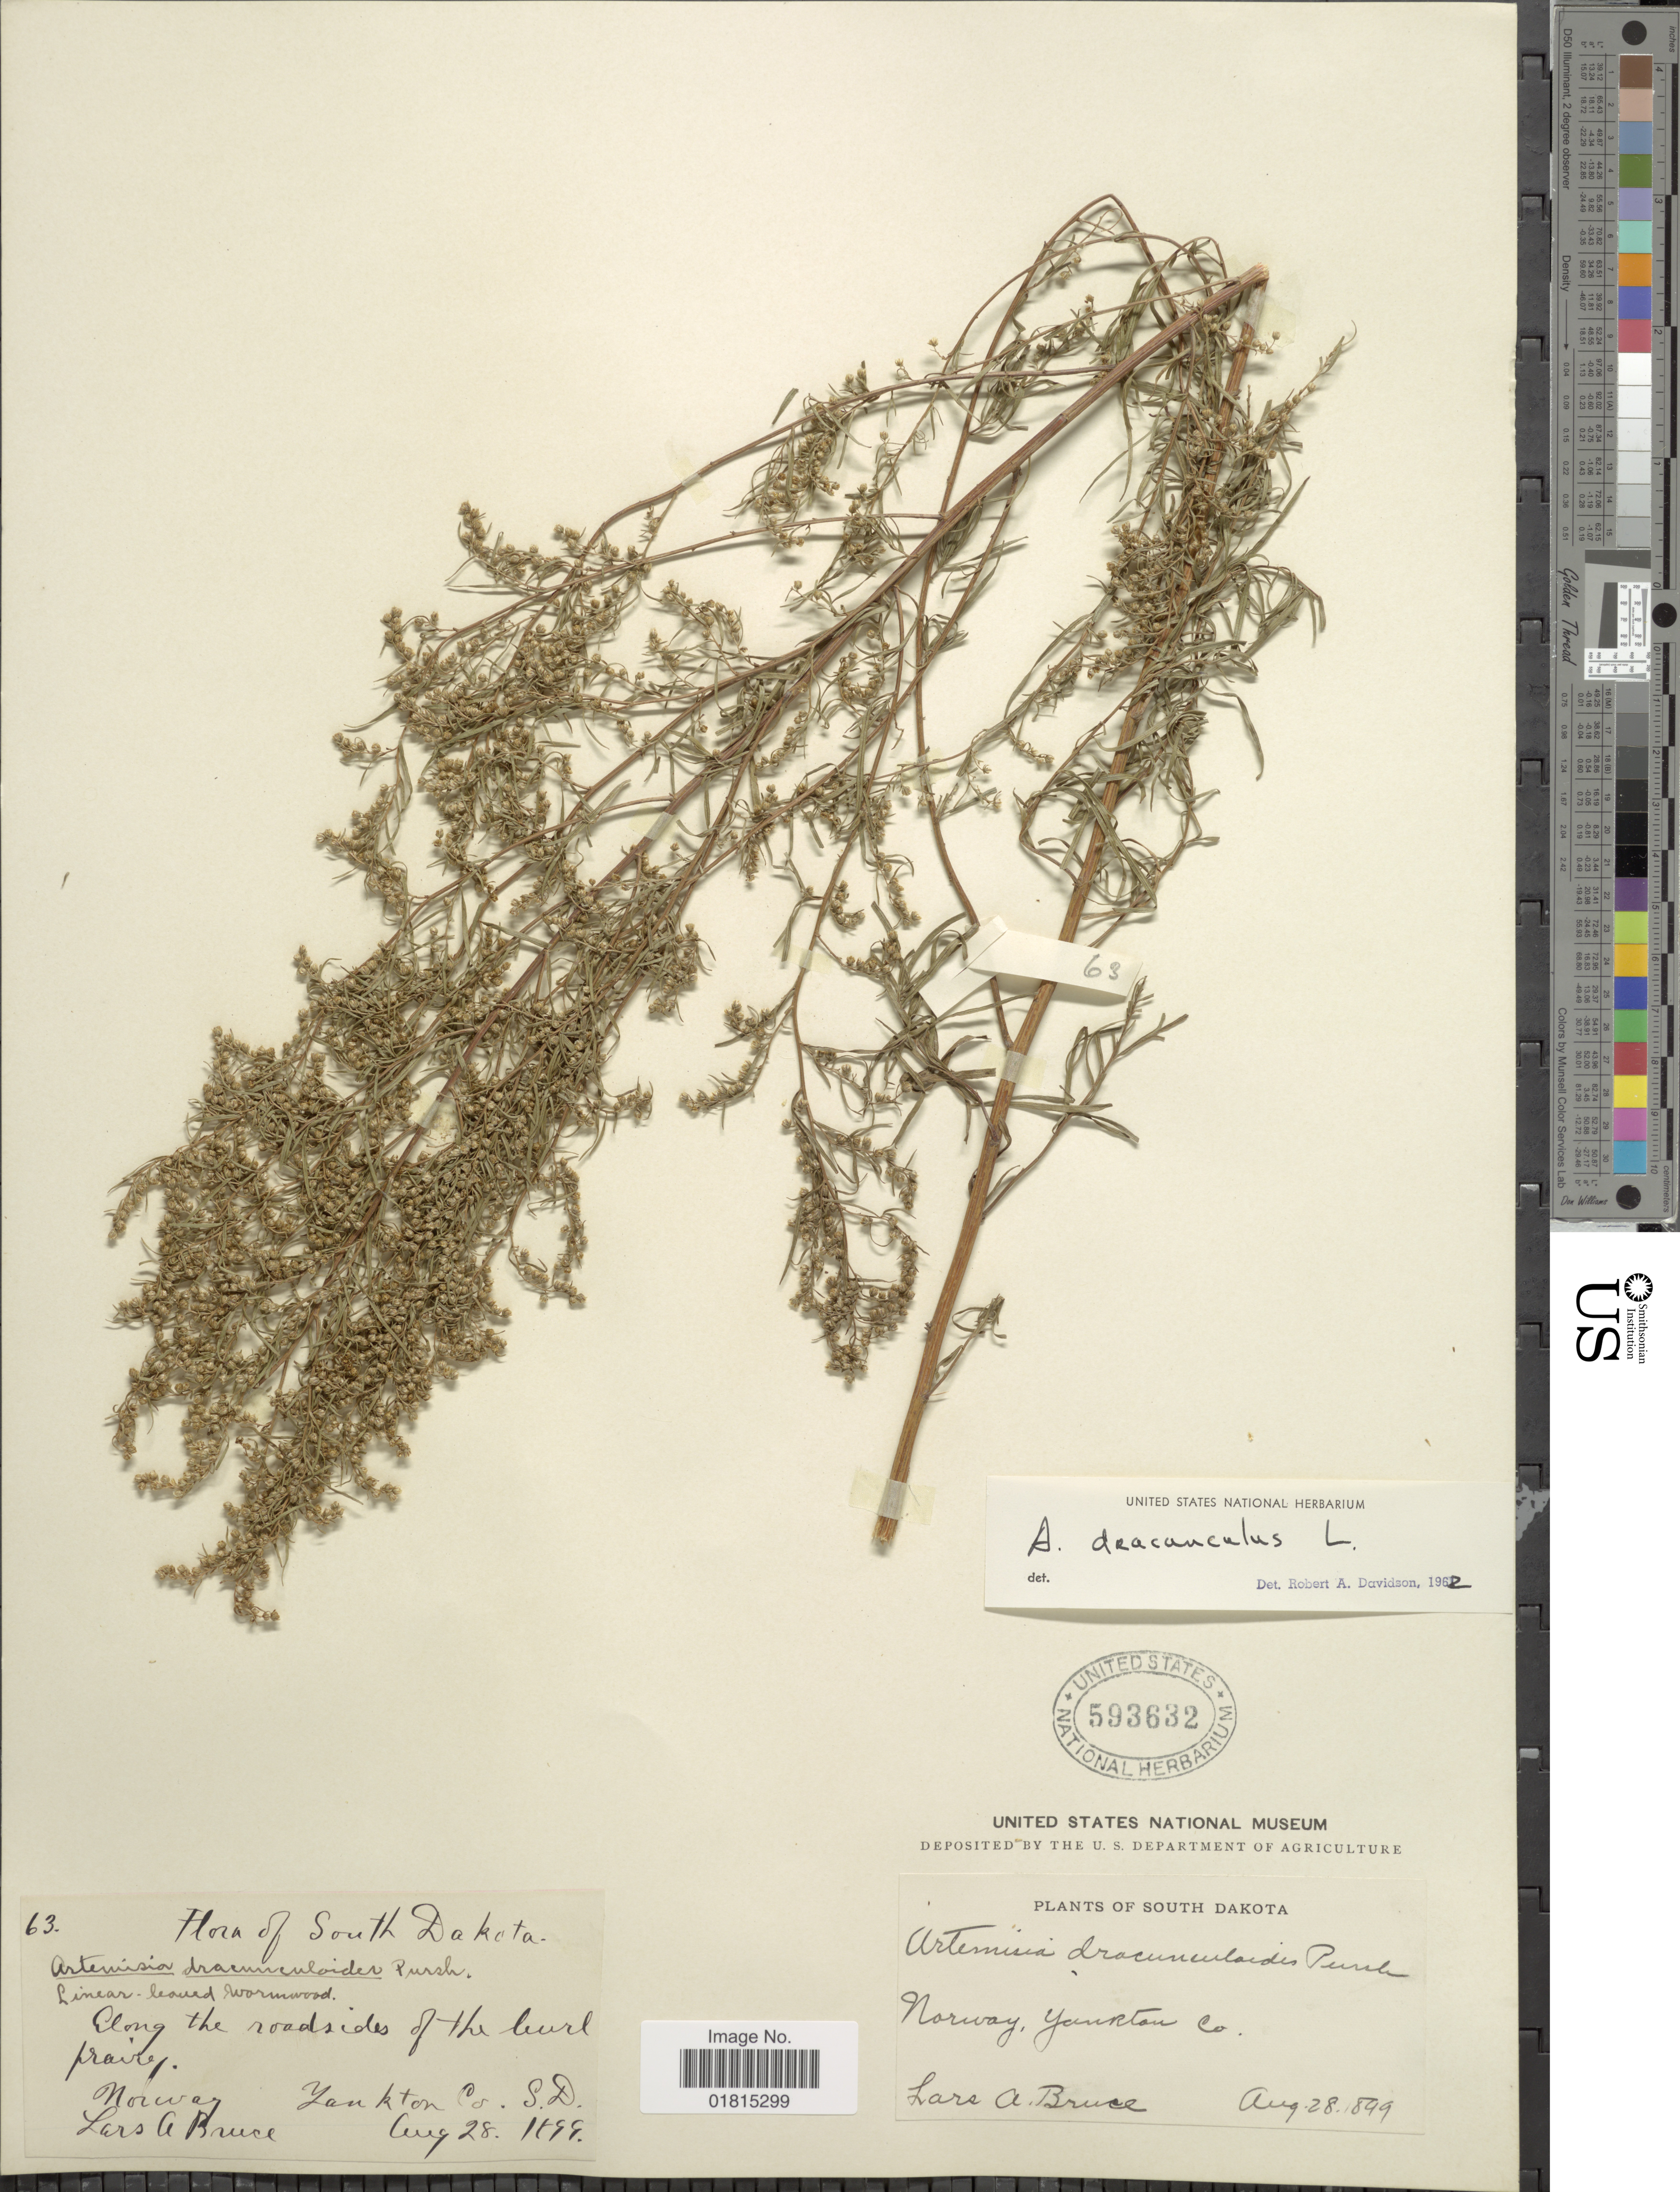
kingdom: Plantae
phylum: Tracheophyta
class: Magnoliopsida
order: Asterales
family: Asteraceae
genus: Artemisia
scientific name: Artemisia dracunculoides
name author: Pursh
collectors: L. Bruce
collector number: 63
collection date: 1899-08-28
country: United States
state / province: South Dakota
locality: Norway, Youkton Co.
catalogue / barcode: US 593632